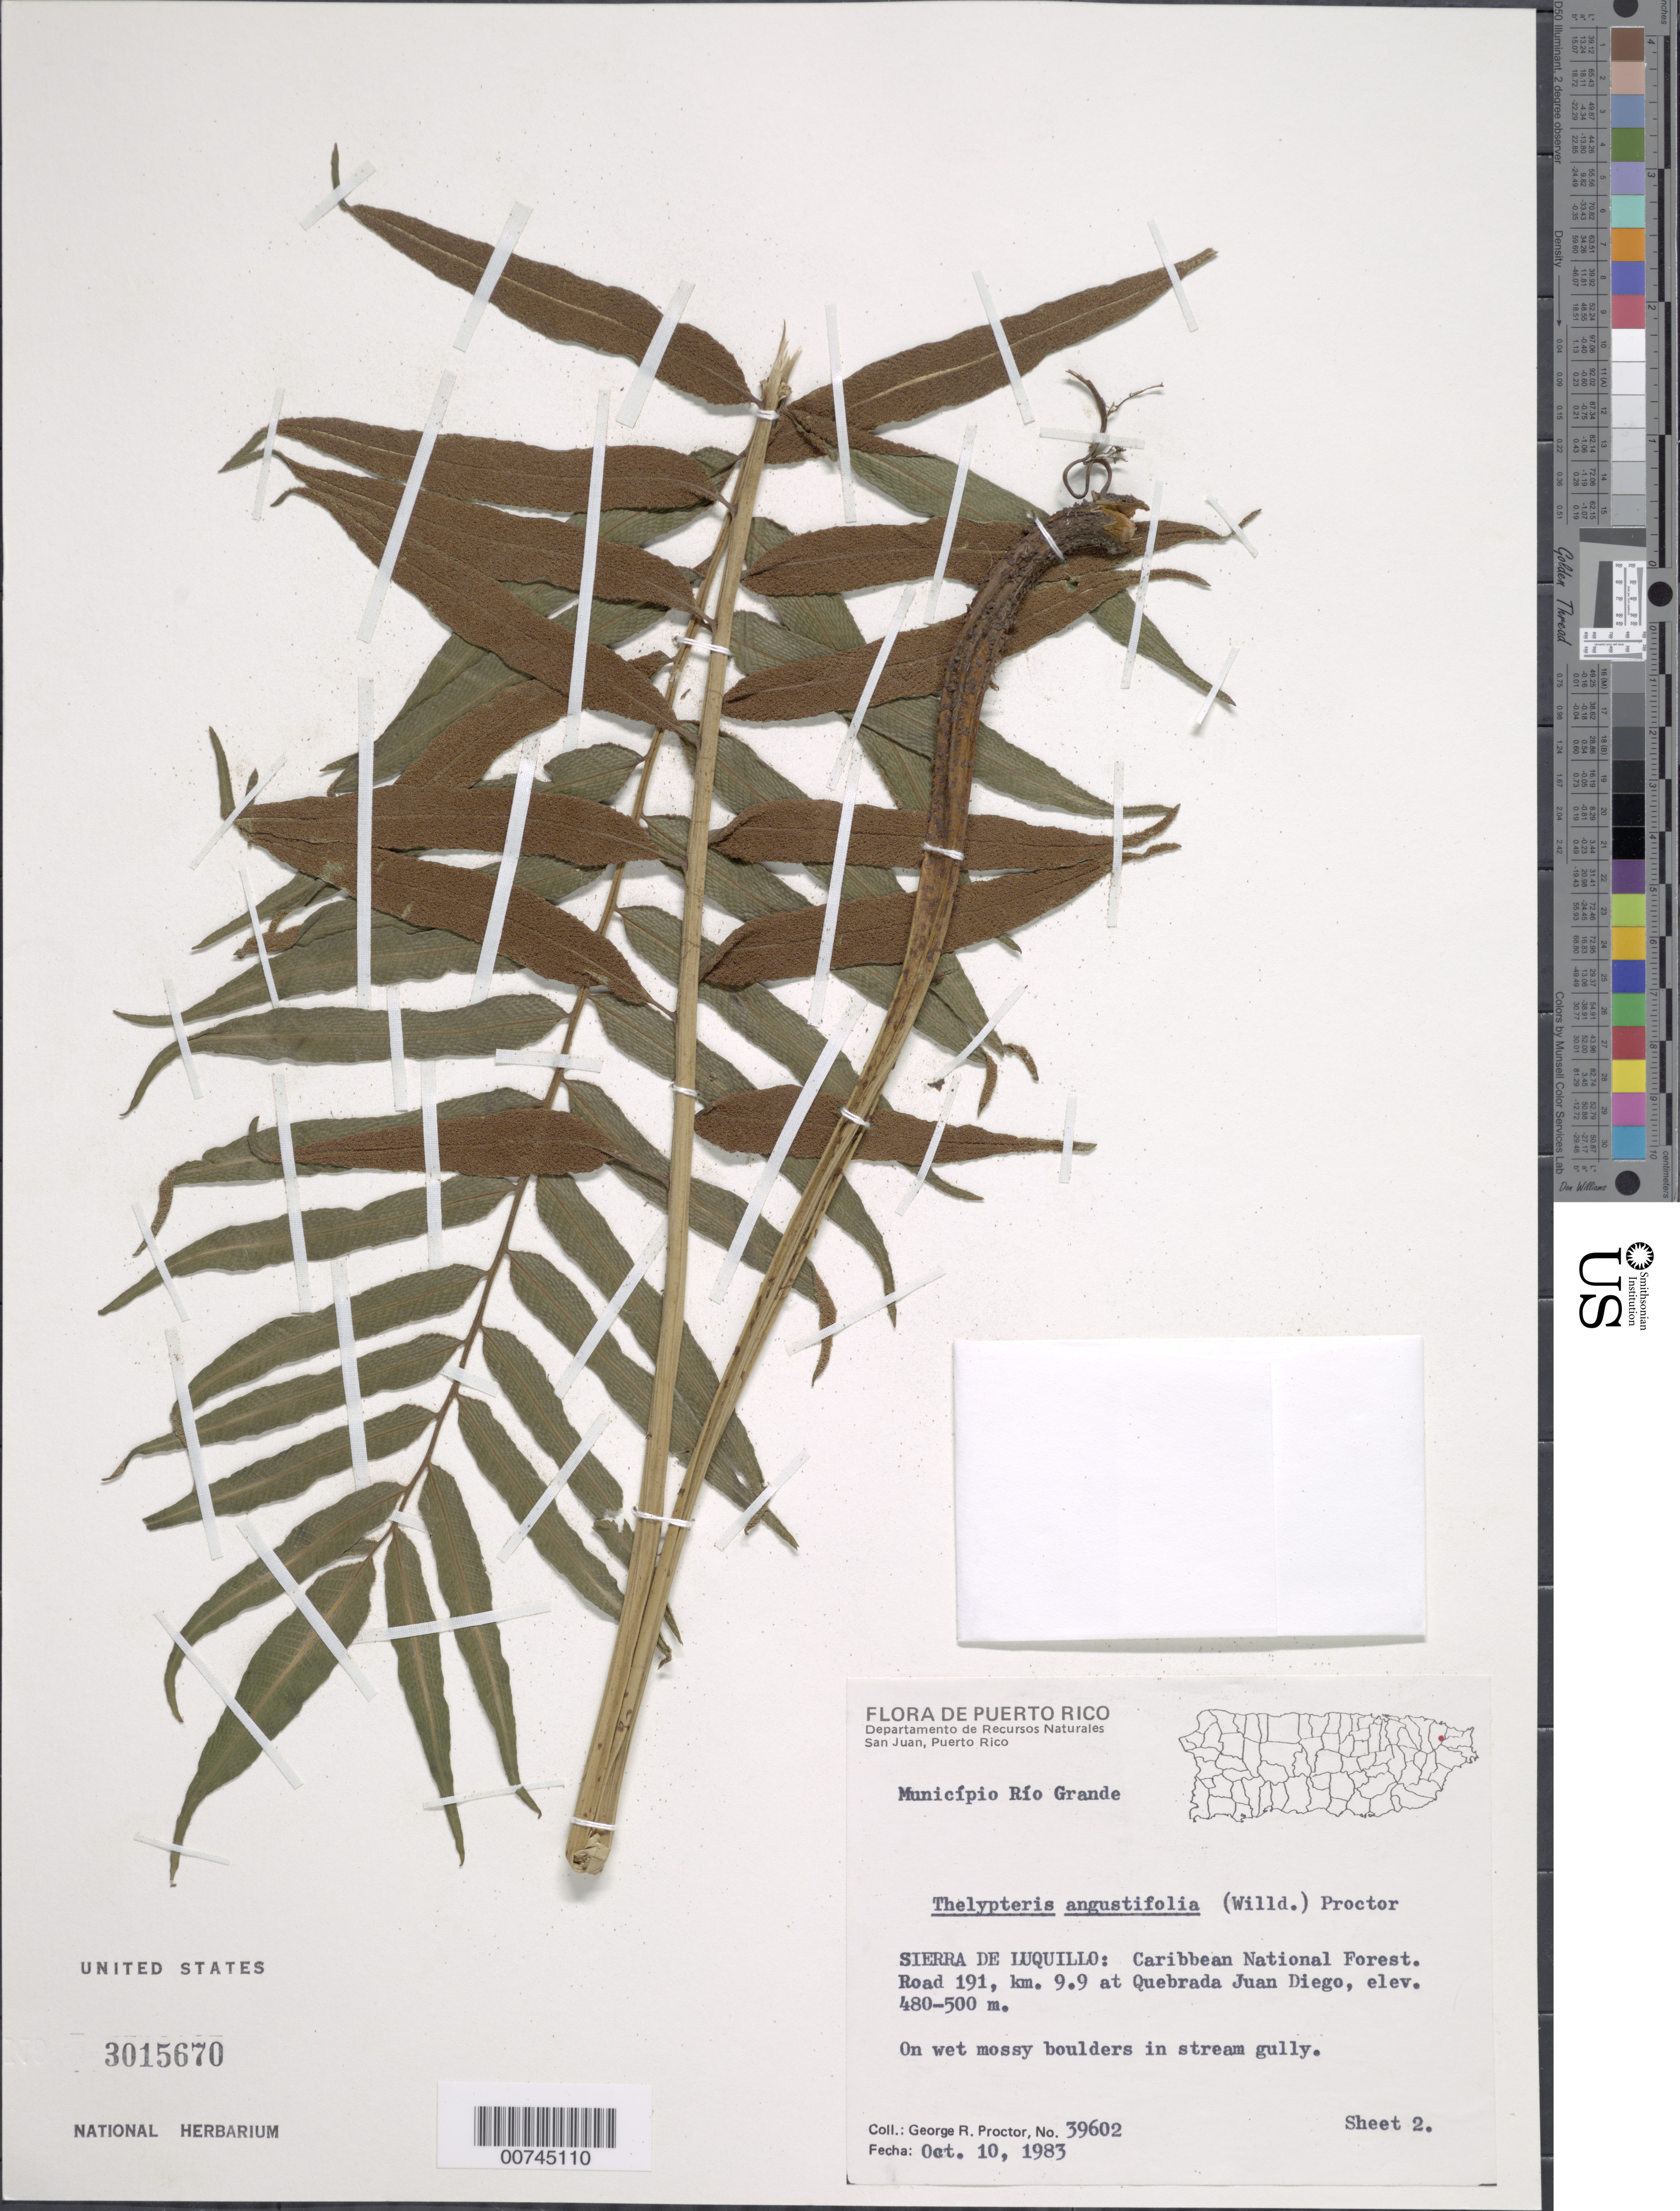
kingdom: Plantae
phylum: Tracheophyta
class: Polypodiopsida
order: Polypodiales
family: Thelypteridaceae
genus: Meniscium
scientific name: Meniscium angustifolium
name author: Willd.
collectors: G. R. Proctor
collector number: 39602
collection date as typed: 10 Oct 1983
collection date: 1983-10-10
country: Puerto Rico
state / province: Río Grande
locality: Sierra de luquillo: Caribbean National Forest. Road 191, km 9.9 at Quebrada Juan Diego. Municipio Río Grande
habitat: On wet mossy boulders in stream gully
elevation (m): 480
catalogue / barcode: US 3015670